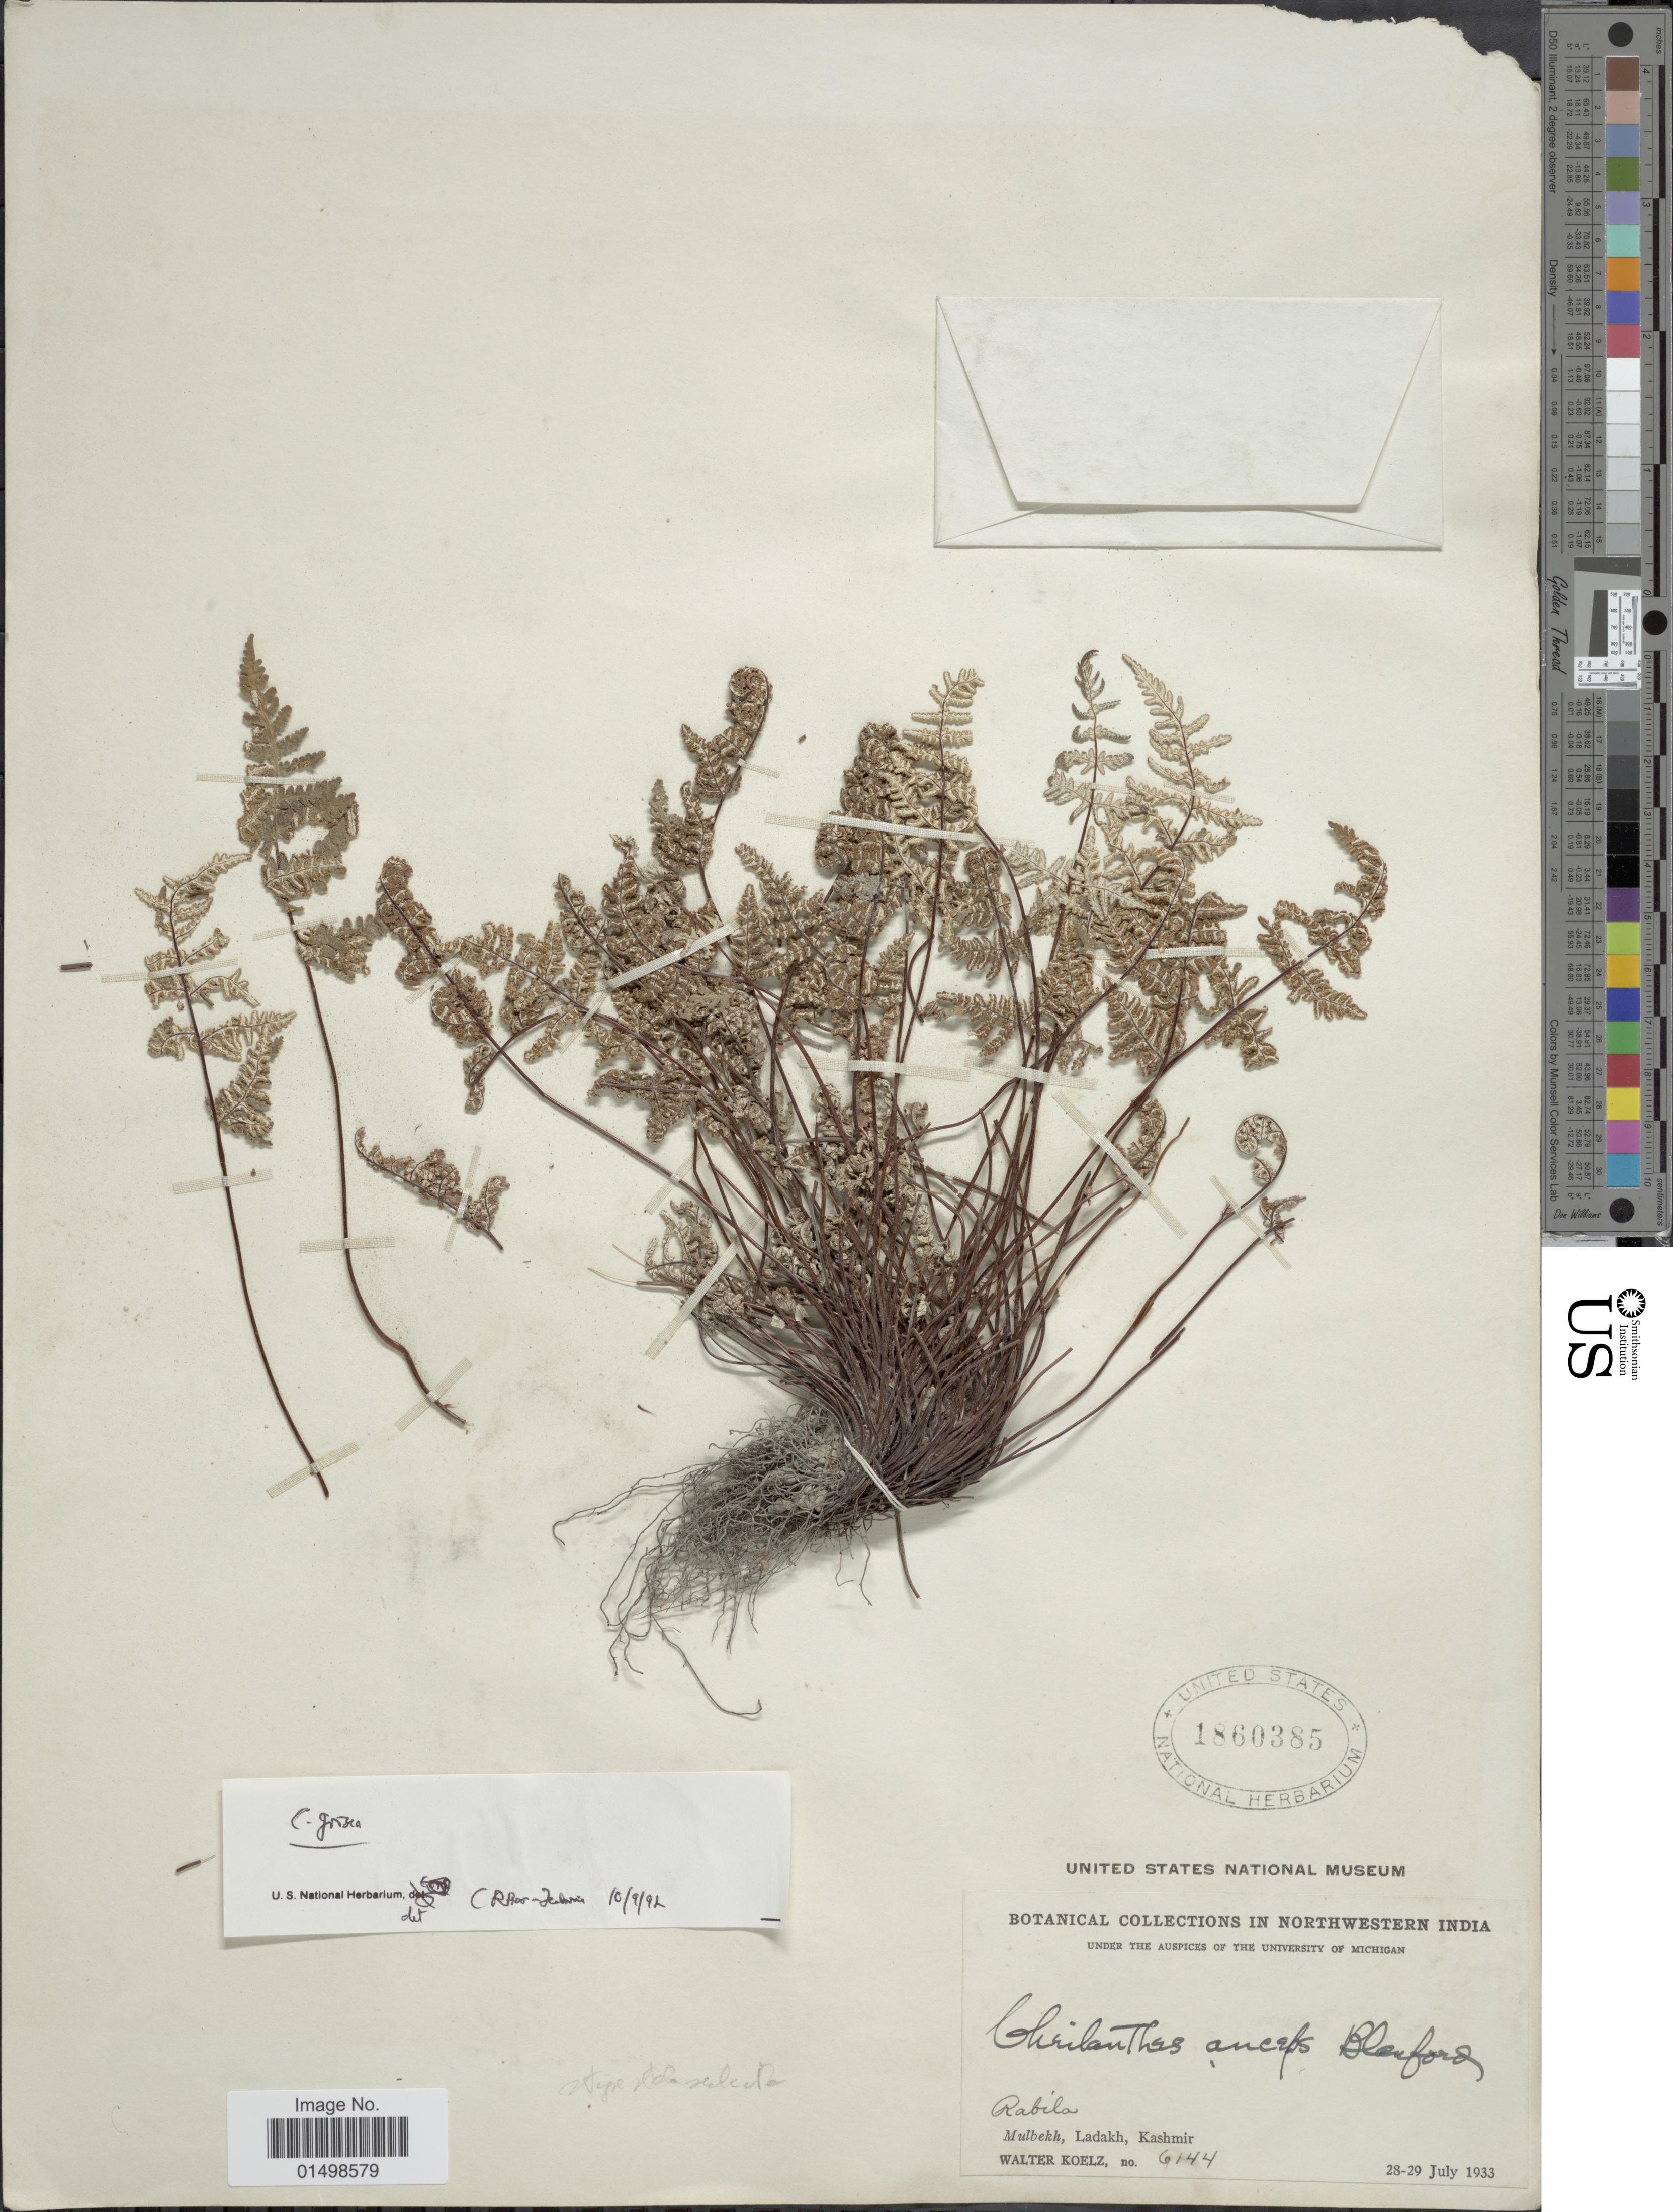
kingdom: Plantae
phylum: Tracheophyta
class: Polypodiopsida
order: Polypodiales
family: Pteridaceae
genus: Aleuritopteris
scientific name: Aleuritopteris grisea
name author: (Blanford) Panigrahi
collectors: W. N. Koelz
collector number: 6144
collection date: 1933-07-28/1933-07-29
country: India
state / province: Ladakh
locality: Northwestern India. Mulbekh, Ladakh, Kashmir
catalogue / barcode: US 1860385